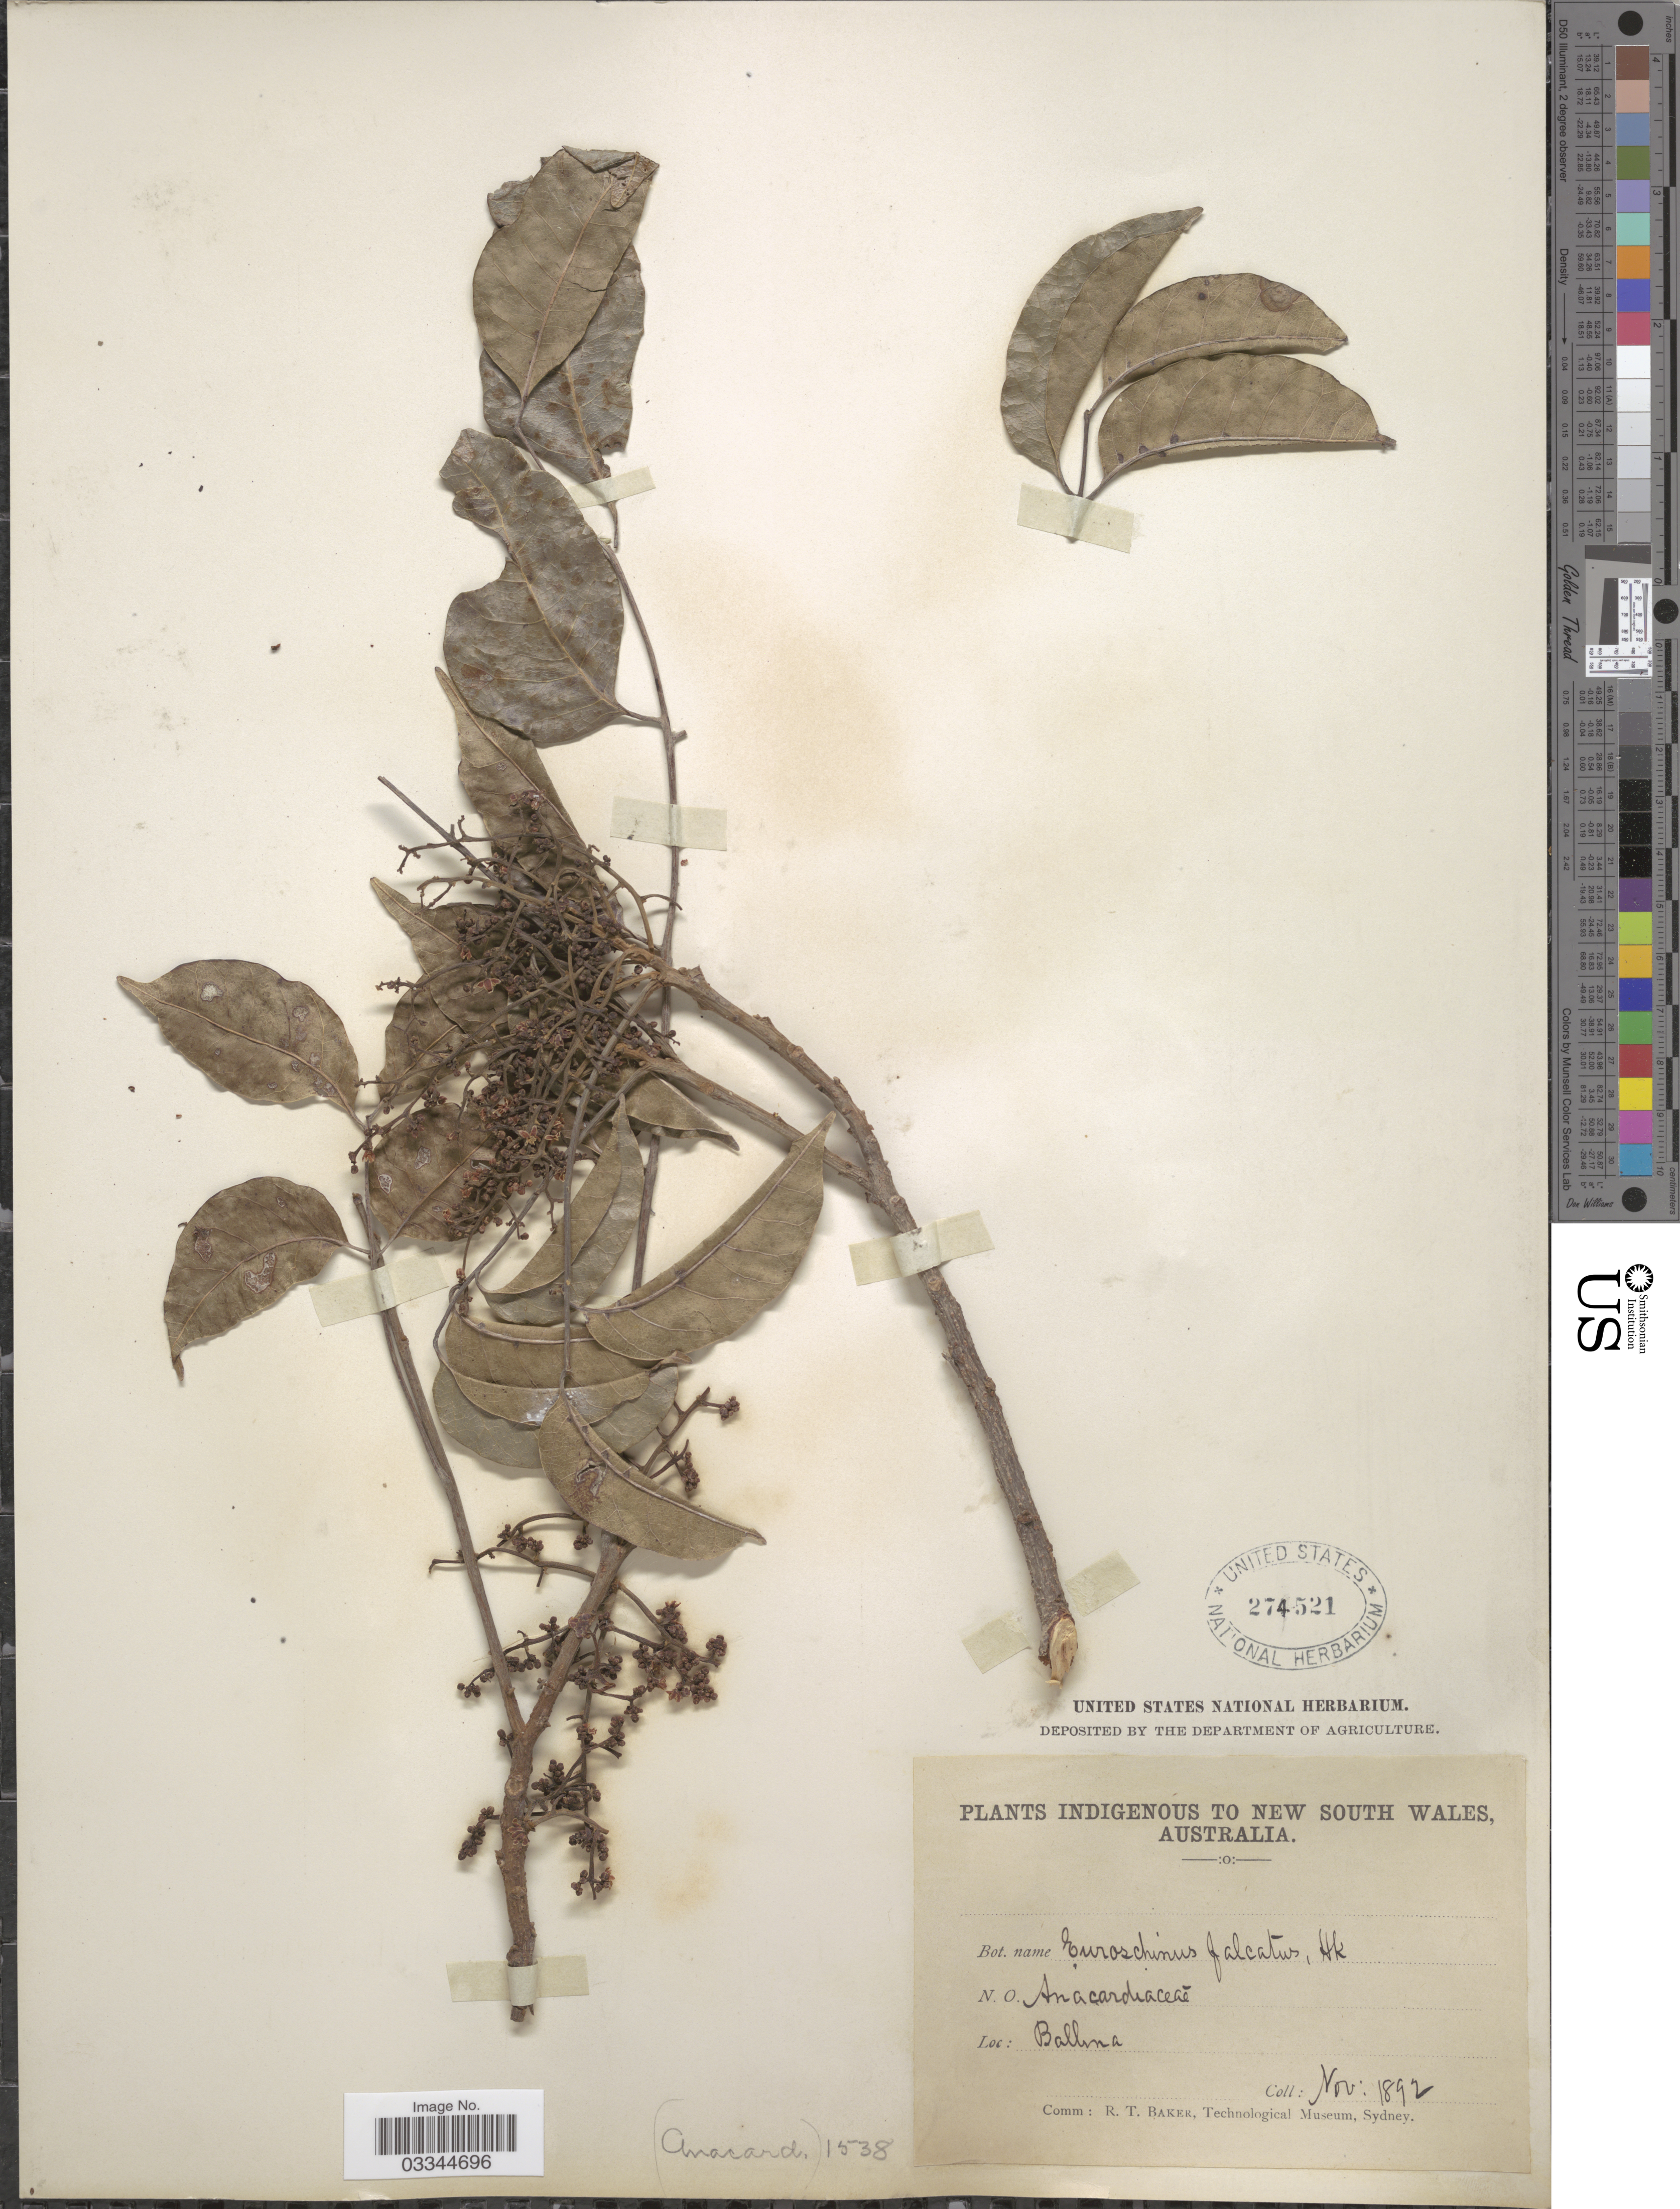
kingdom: Plantae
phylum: Tracheophyta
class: Magnoliopsida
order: Sapindales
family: Anacardiaceae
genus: Euroschinus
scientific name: Euroschinus falcatus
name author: Hook. f.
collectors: ex herb. United States National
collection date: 1892-11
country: Australia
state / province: New South Wales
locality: Ballina.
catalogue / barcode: US 274521